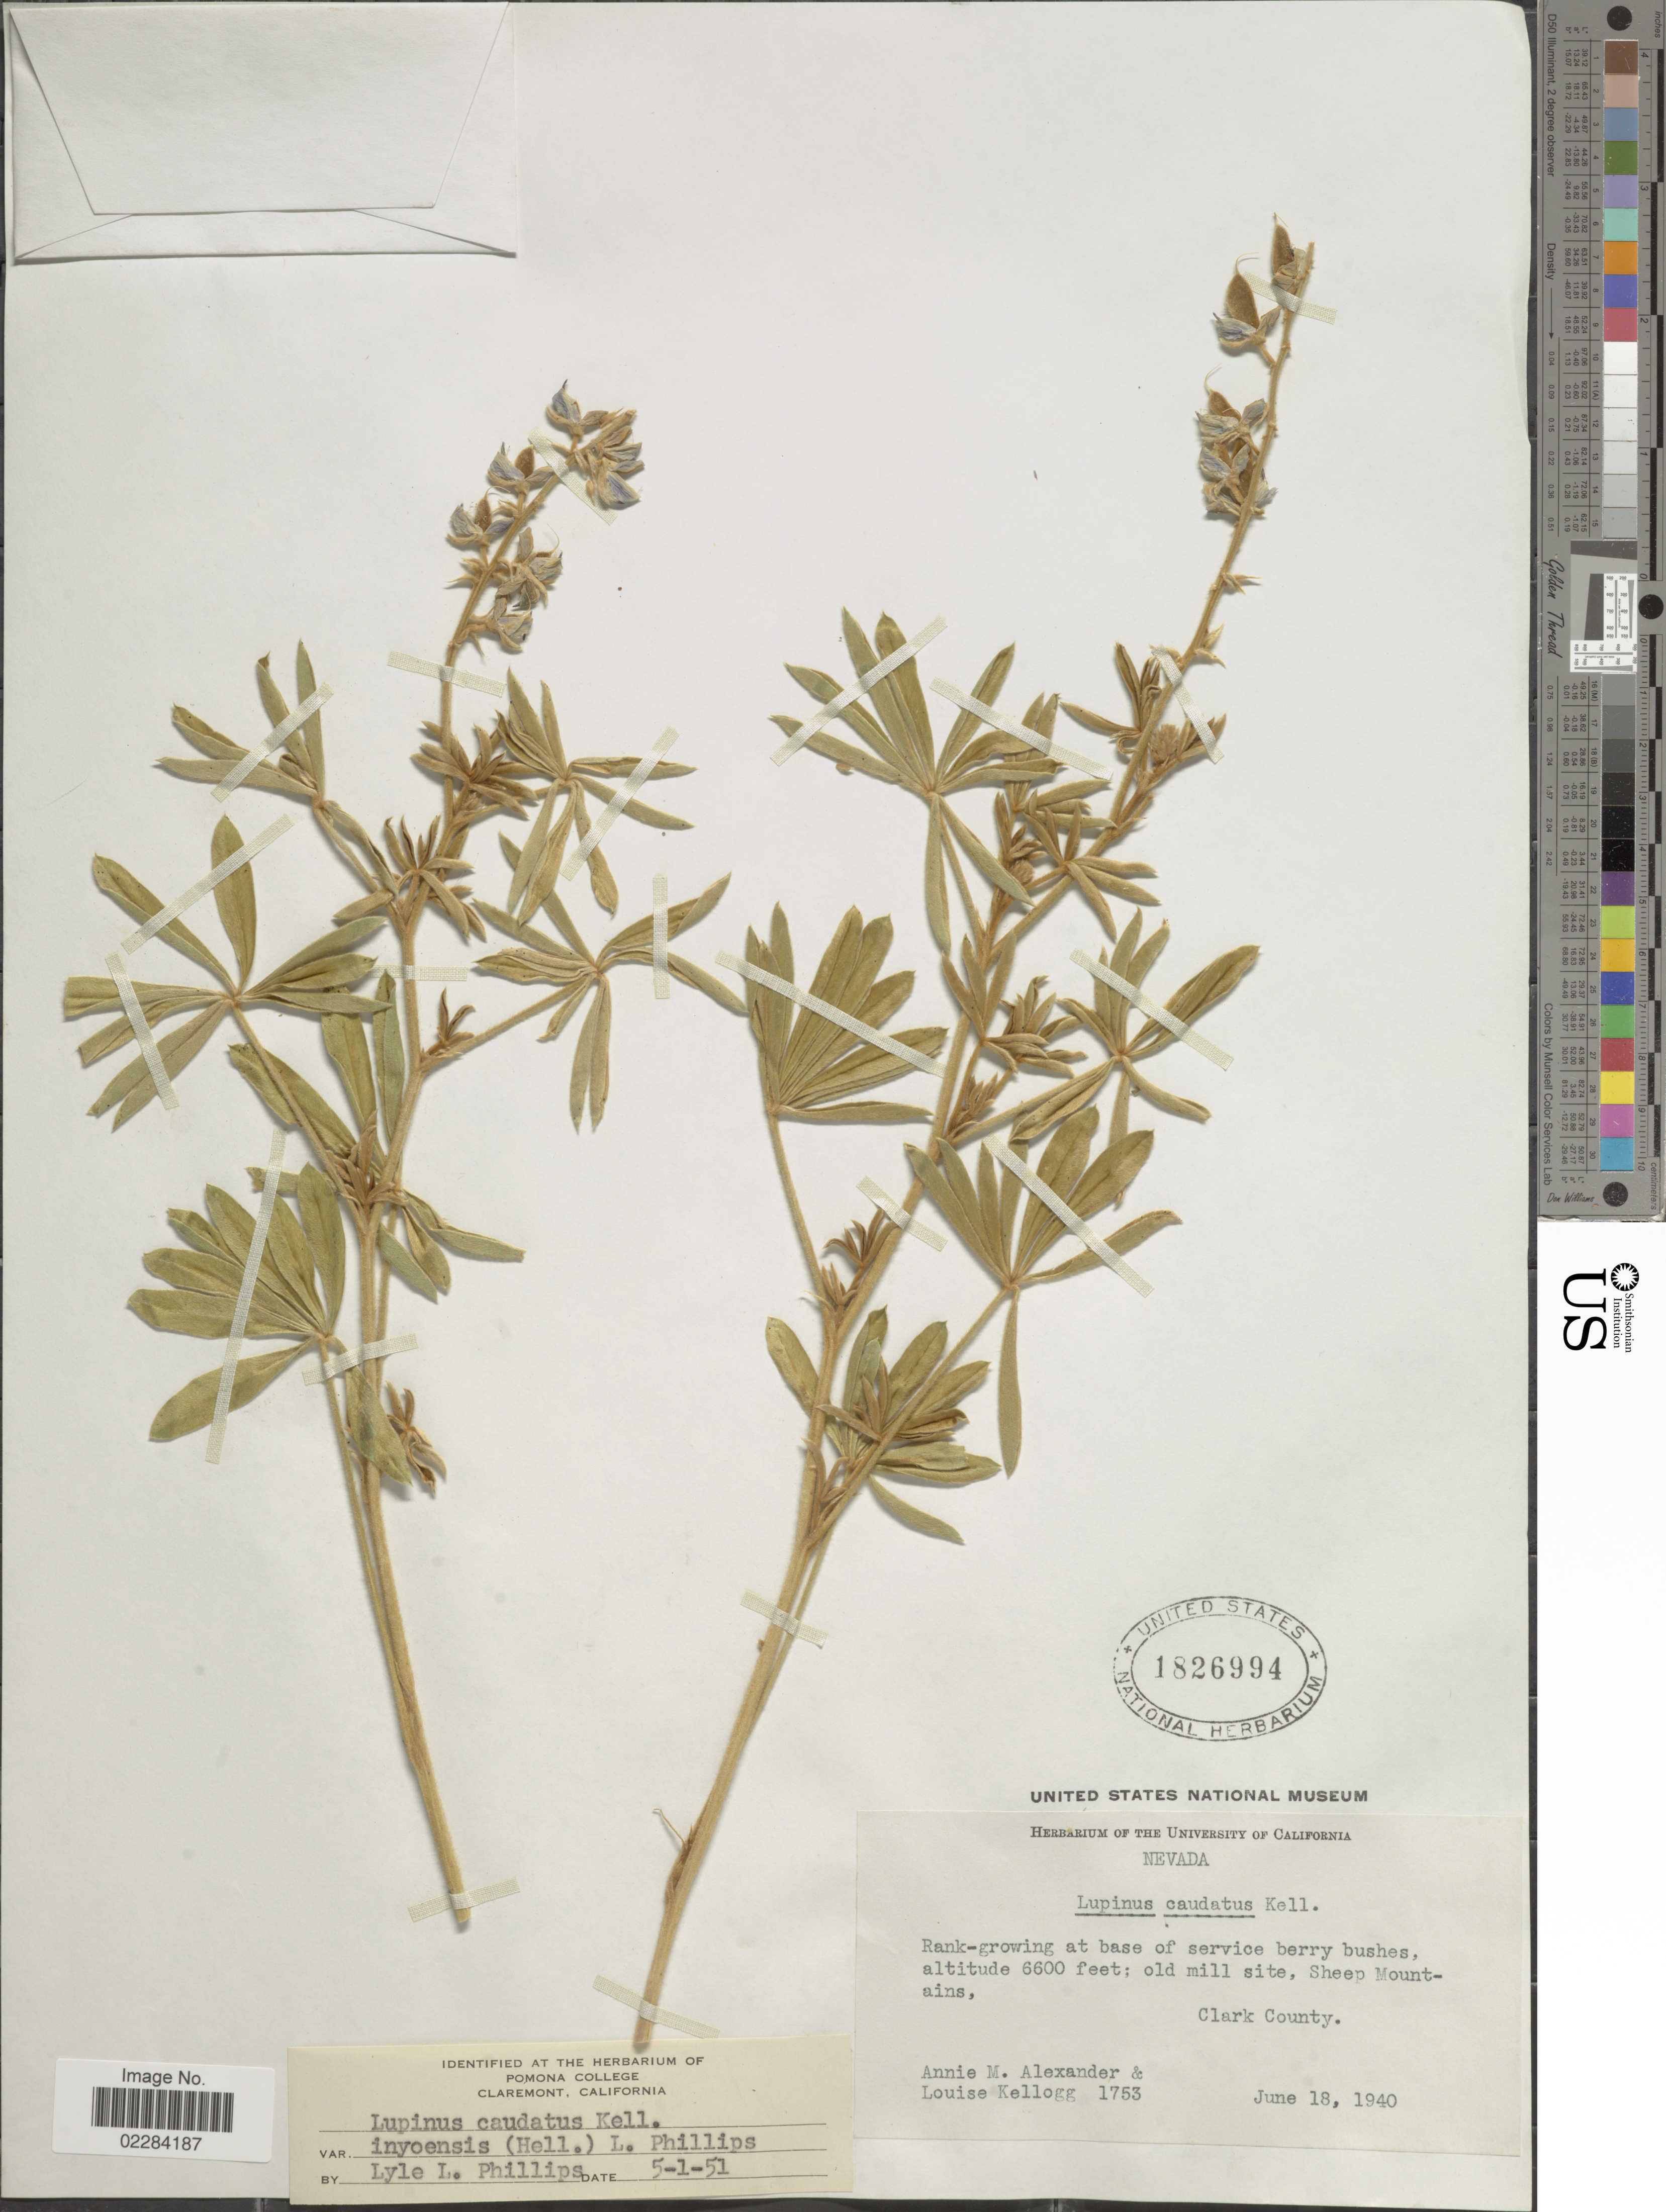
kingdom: Plantae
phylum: Tracheophyta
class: Magnoliopsida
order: Fabales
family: Fabaceae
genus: Lupinus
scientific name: Lupinus caudatus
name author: Kellogg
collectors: A. M. Alexander & L. Kellogg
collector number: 1753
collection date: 1940-06-18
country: United States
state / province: Nevada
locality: Old mill site, Sheep Mountains, Clark County.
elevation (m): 2012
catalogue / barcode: US 1826994